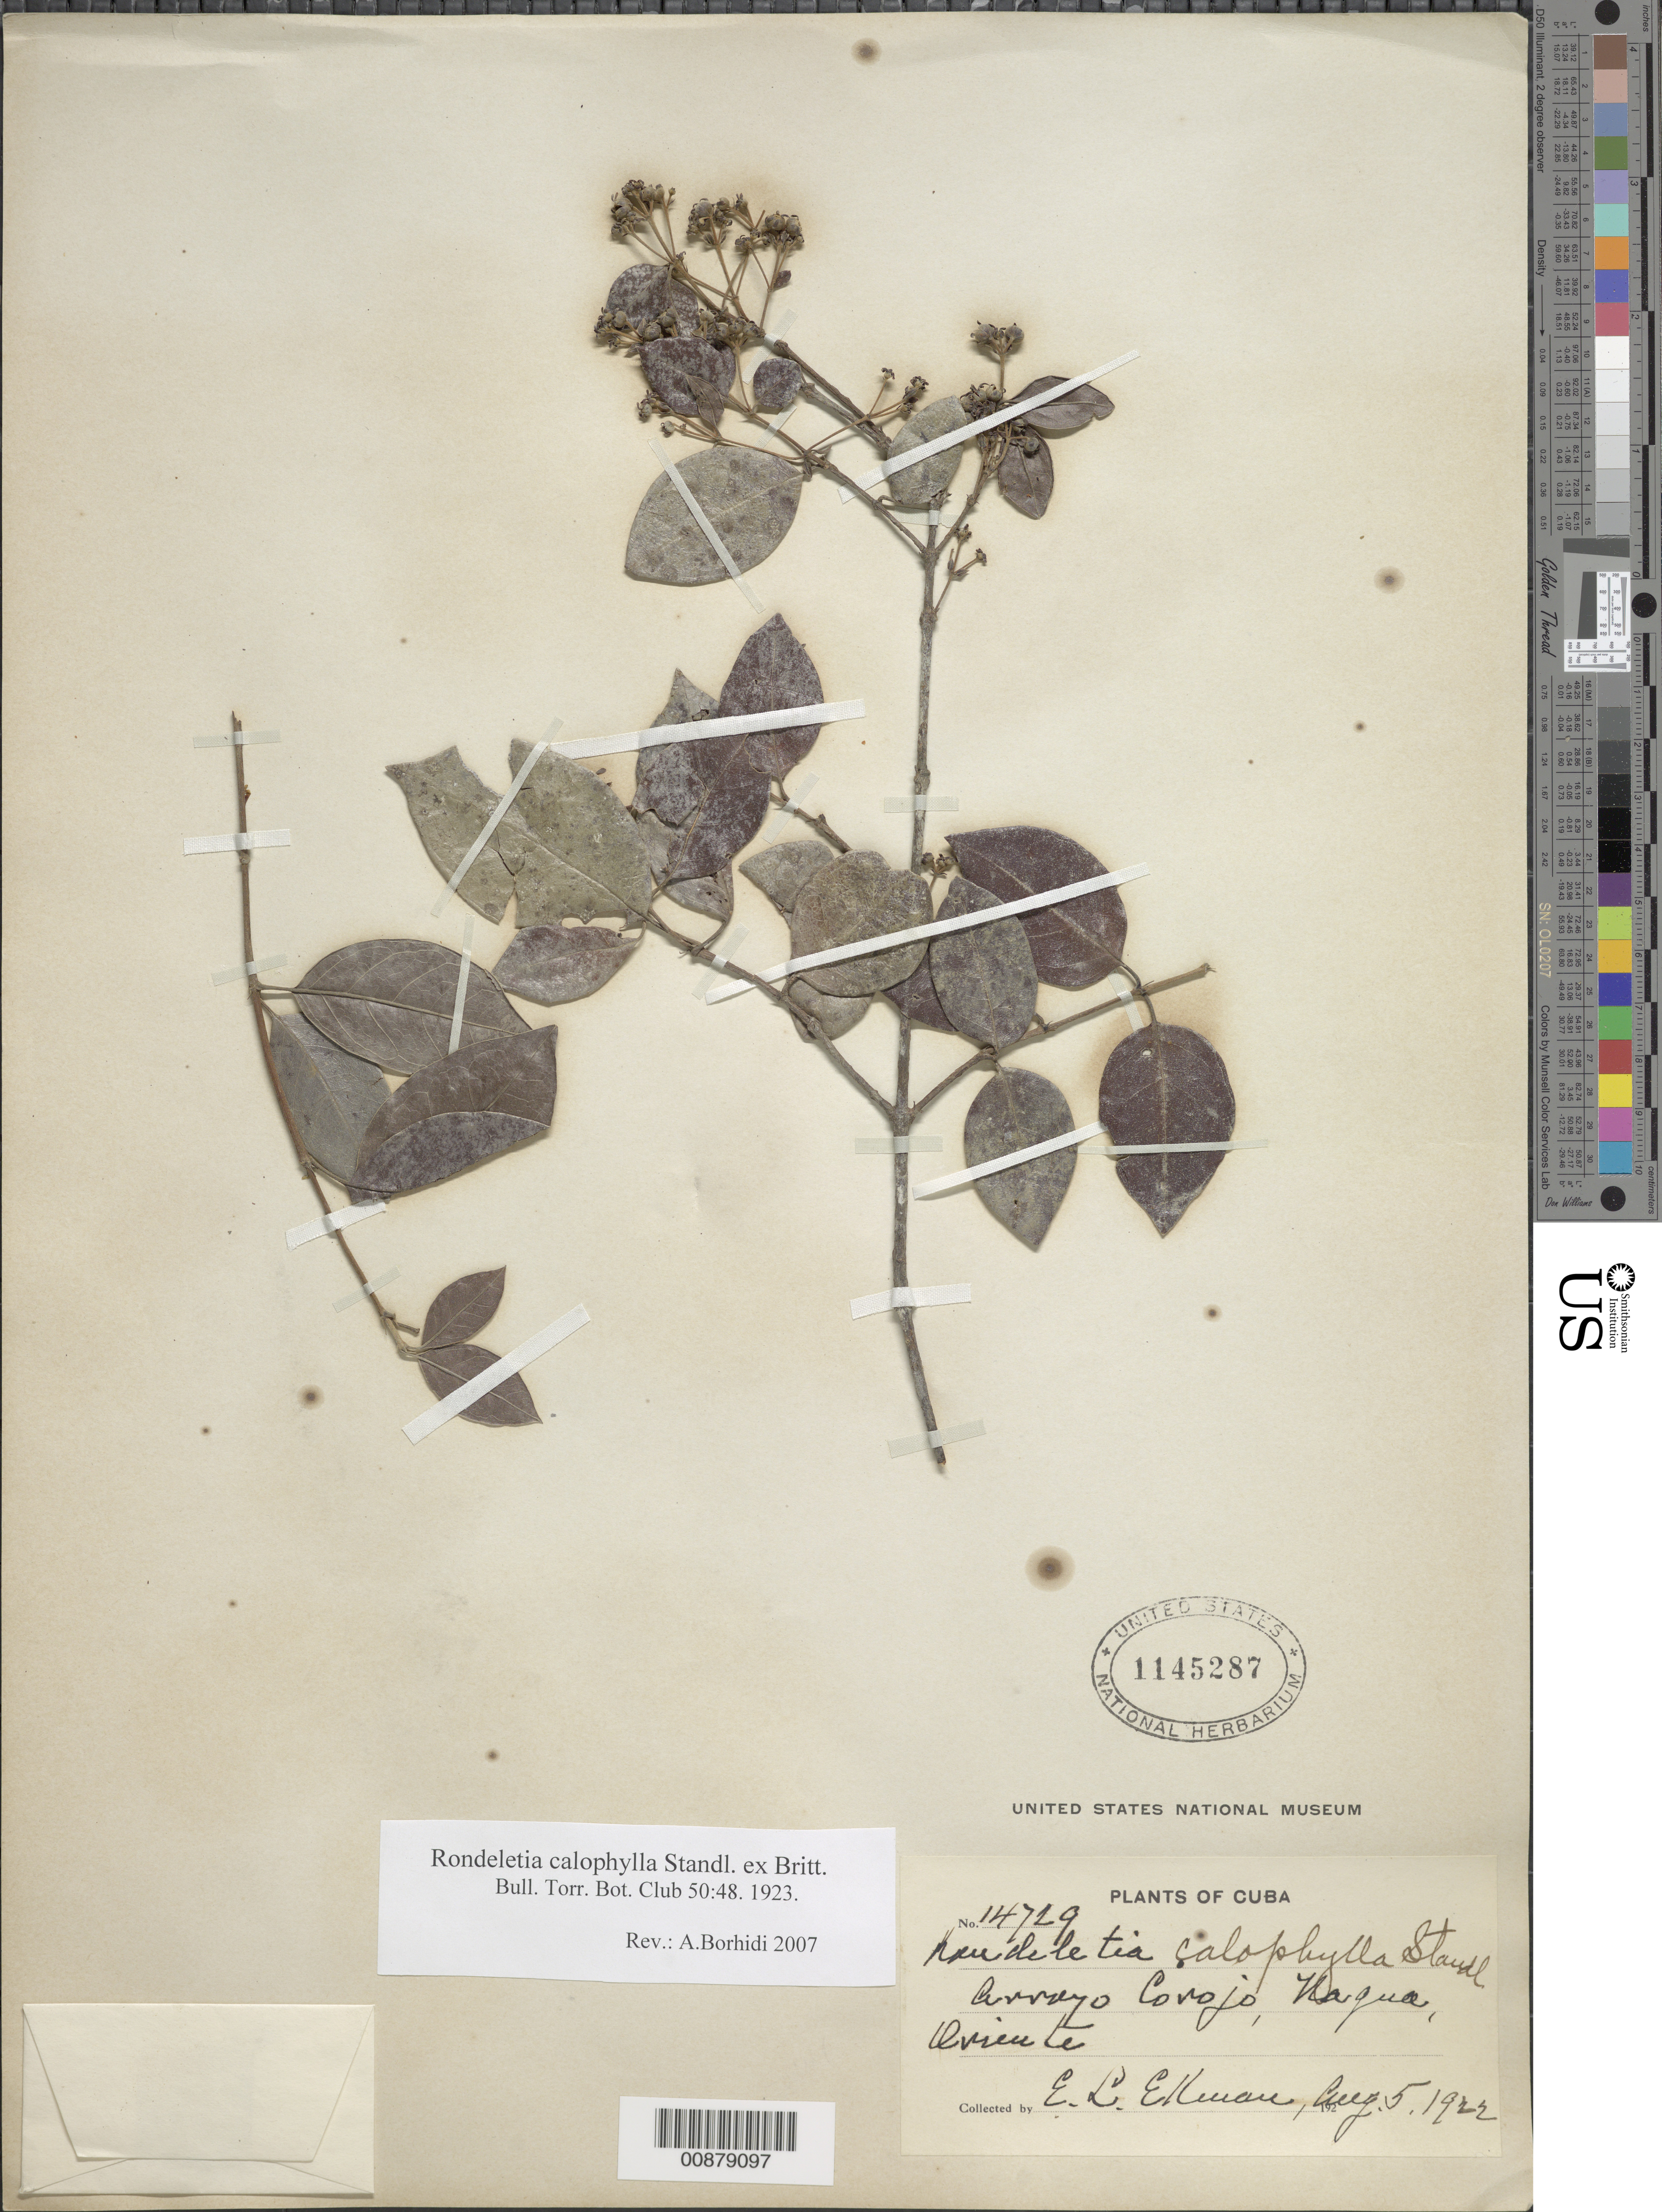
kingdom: Plantae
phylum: Tracheophyta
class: Magnoliopsida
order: Gentianales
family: Rubiaceae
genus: Rondeletia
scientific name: Rondeletia calophylla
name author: Standl.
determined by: Borhidi, Attila L.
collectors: E. L. Ekman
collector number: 14729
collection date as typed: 05 Aug 1922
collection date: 1922-08-05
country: Cuba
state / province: Oriente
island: Cuba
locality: Sierra Maestra, on the edge of Arroyo Corojo, a tributary of Yara, near Nagua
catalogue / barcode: US 1145287